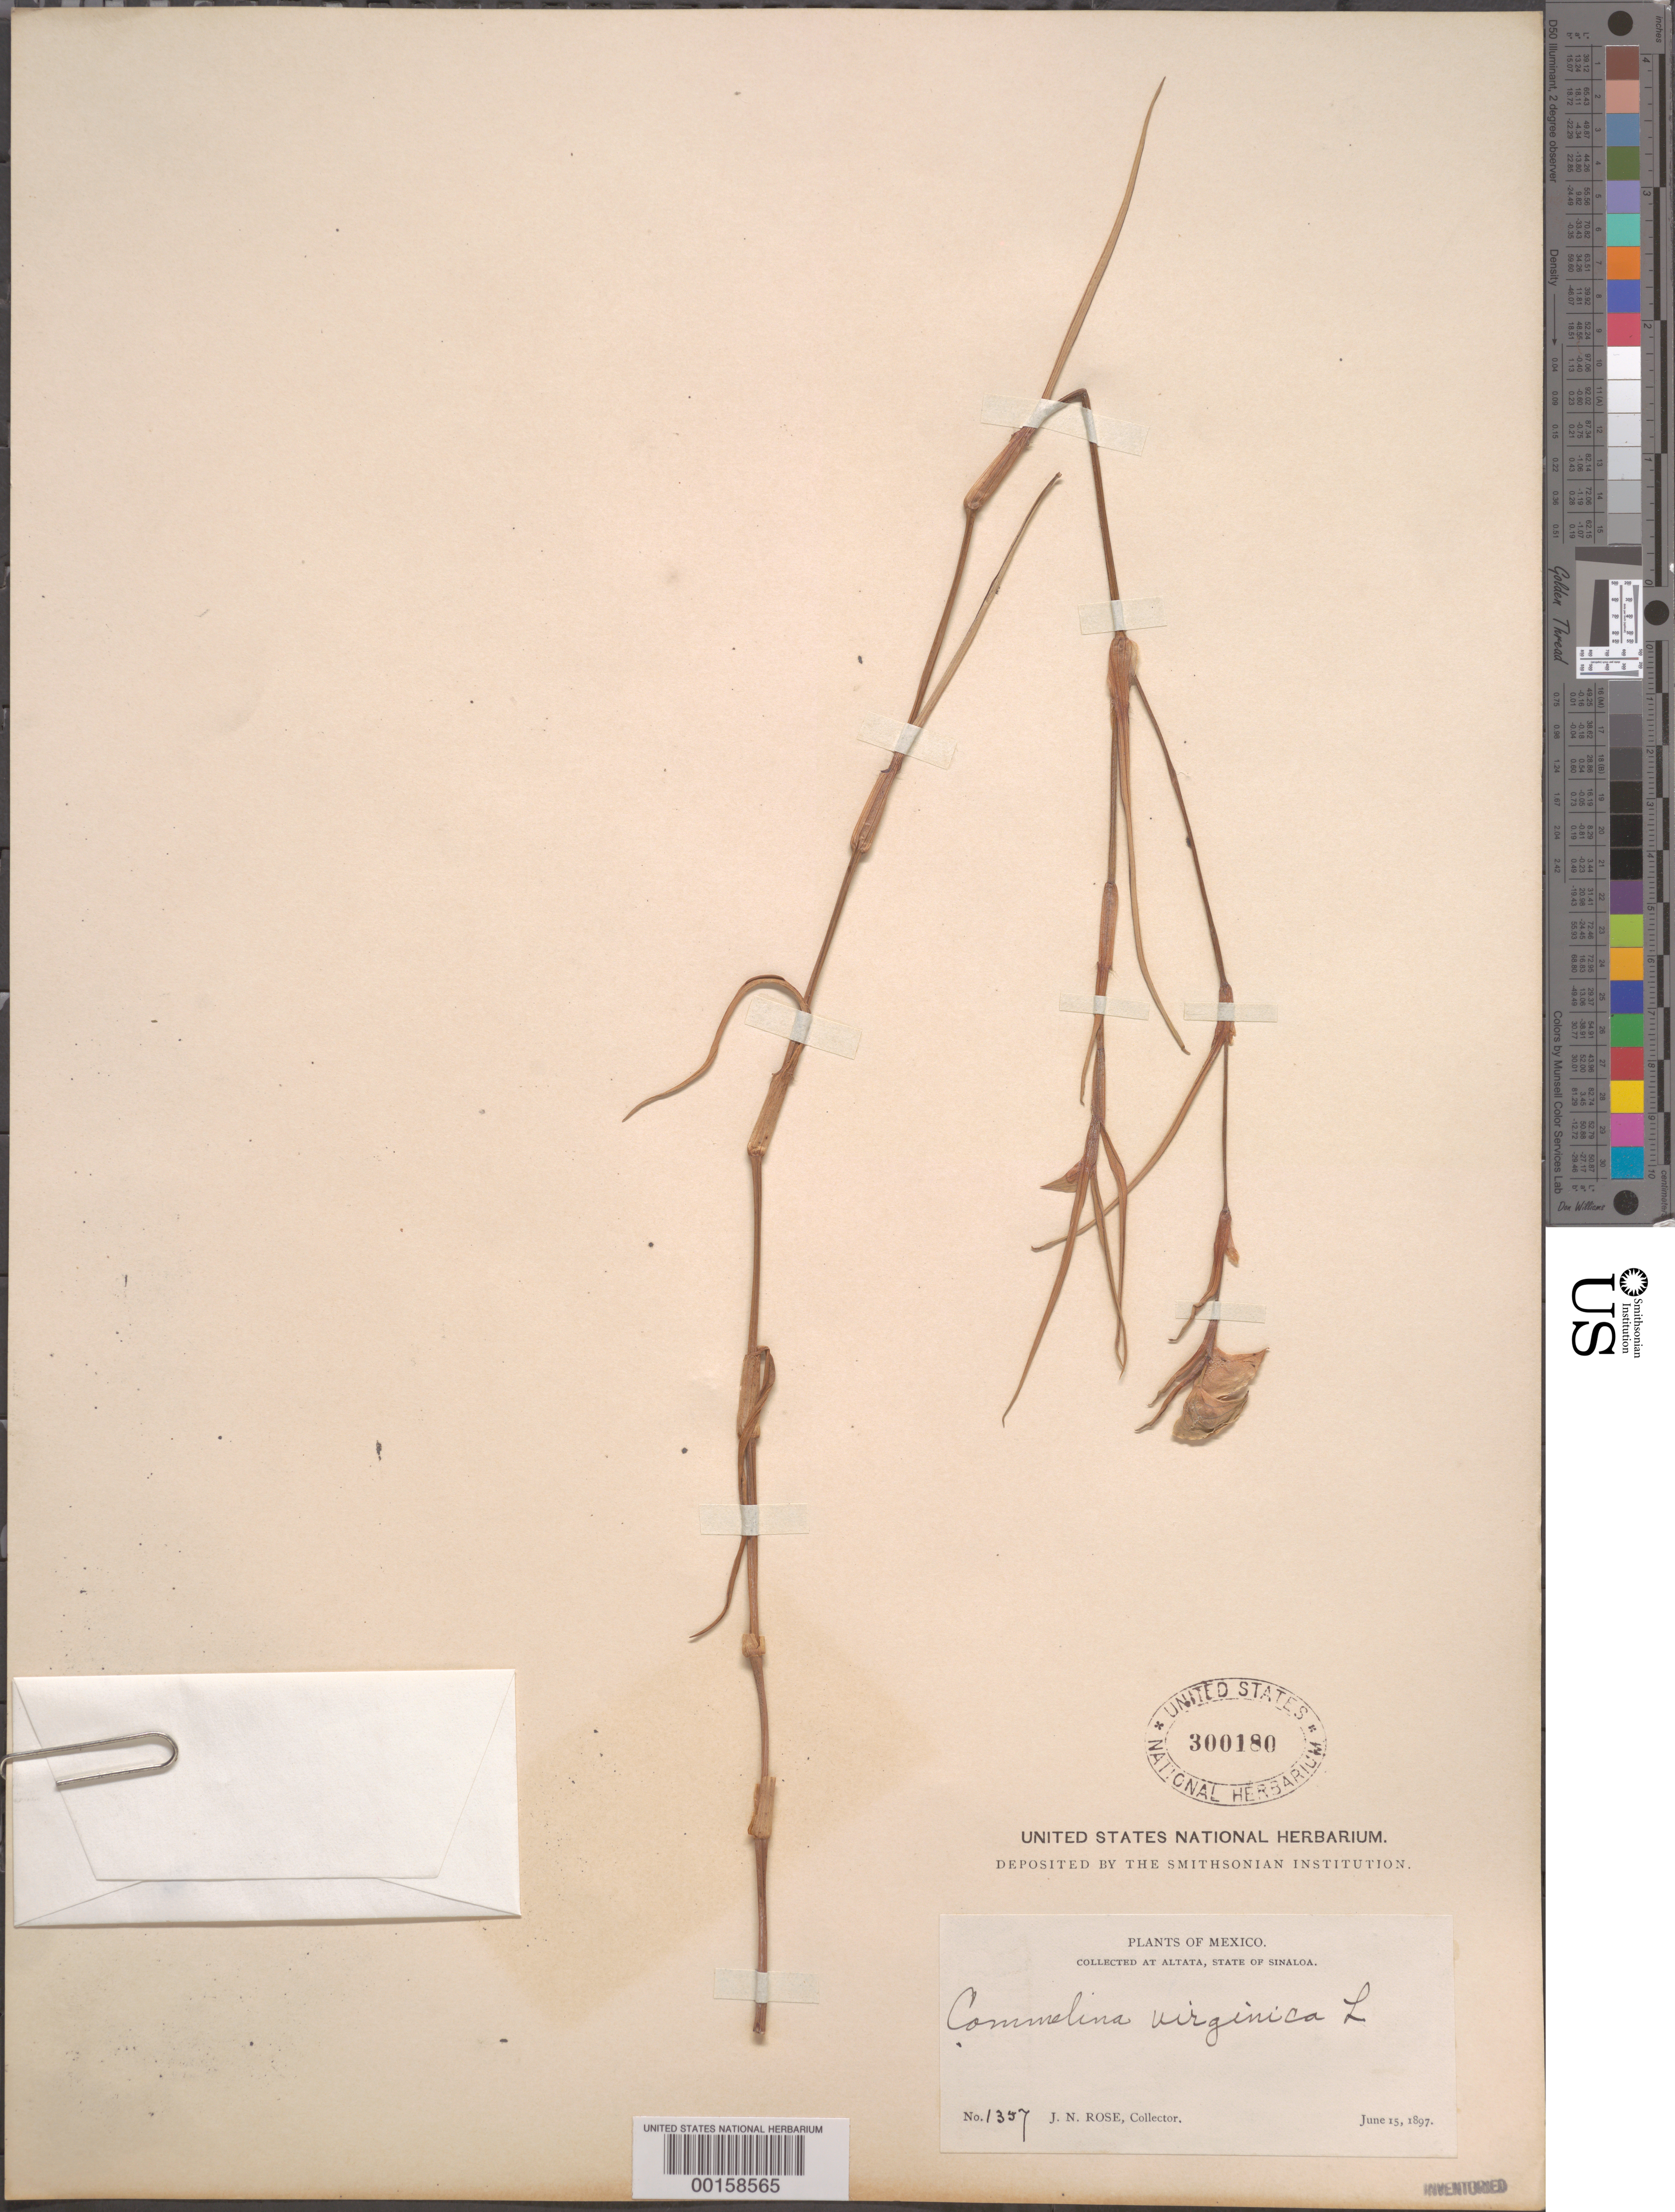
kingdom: Plantae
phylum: Tracheophyta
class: Liliopsida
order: Commelinales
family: Commelinaceae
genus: Commelina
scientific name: Commelina erecta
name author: L.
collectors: J. N. Rose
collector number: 1357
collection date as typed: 15 Jun 1897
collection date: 1897-06-15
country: Mexico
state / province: Sinaloa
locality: Altata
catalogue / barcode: US 300180